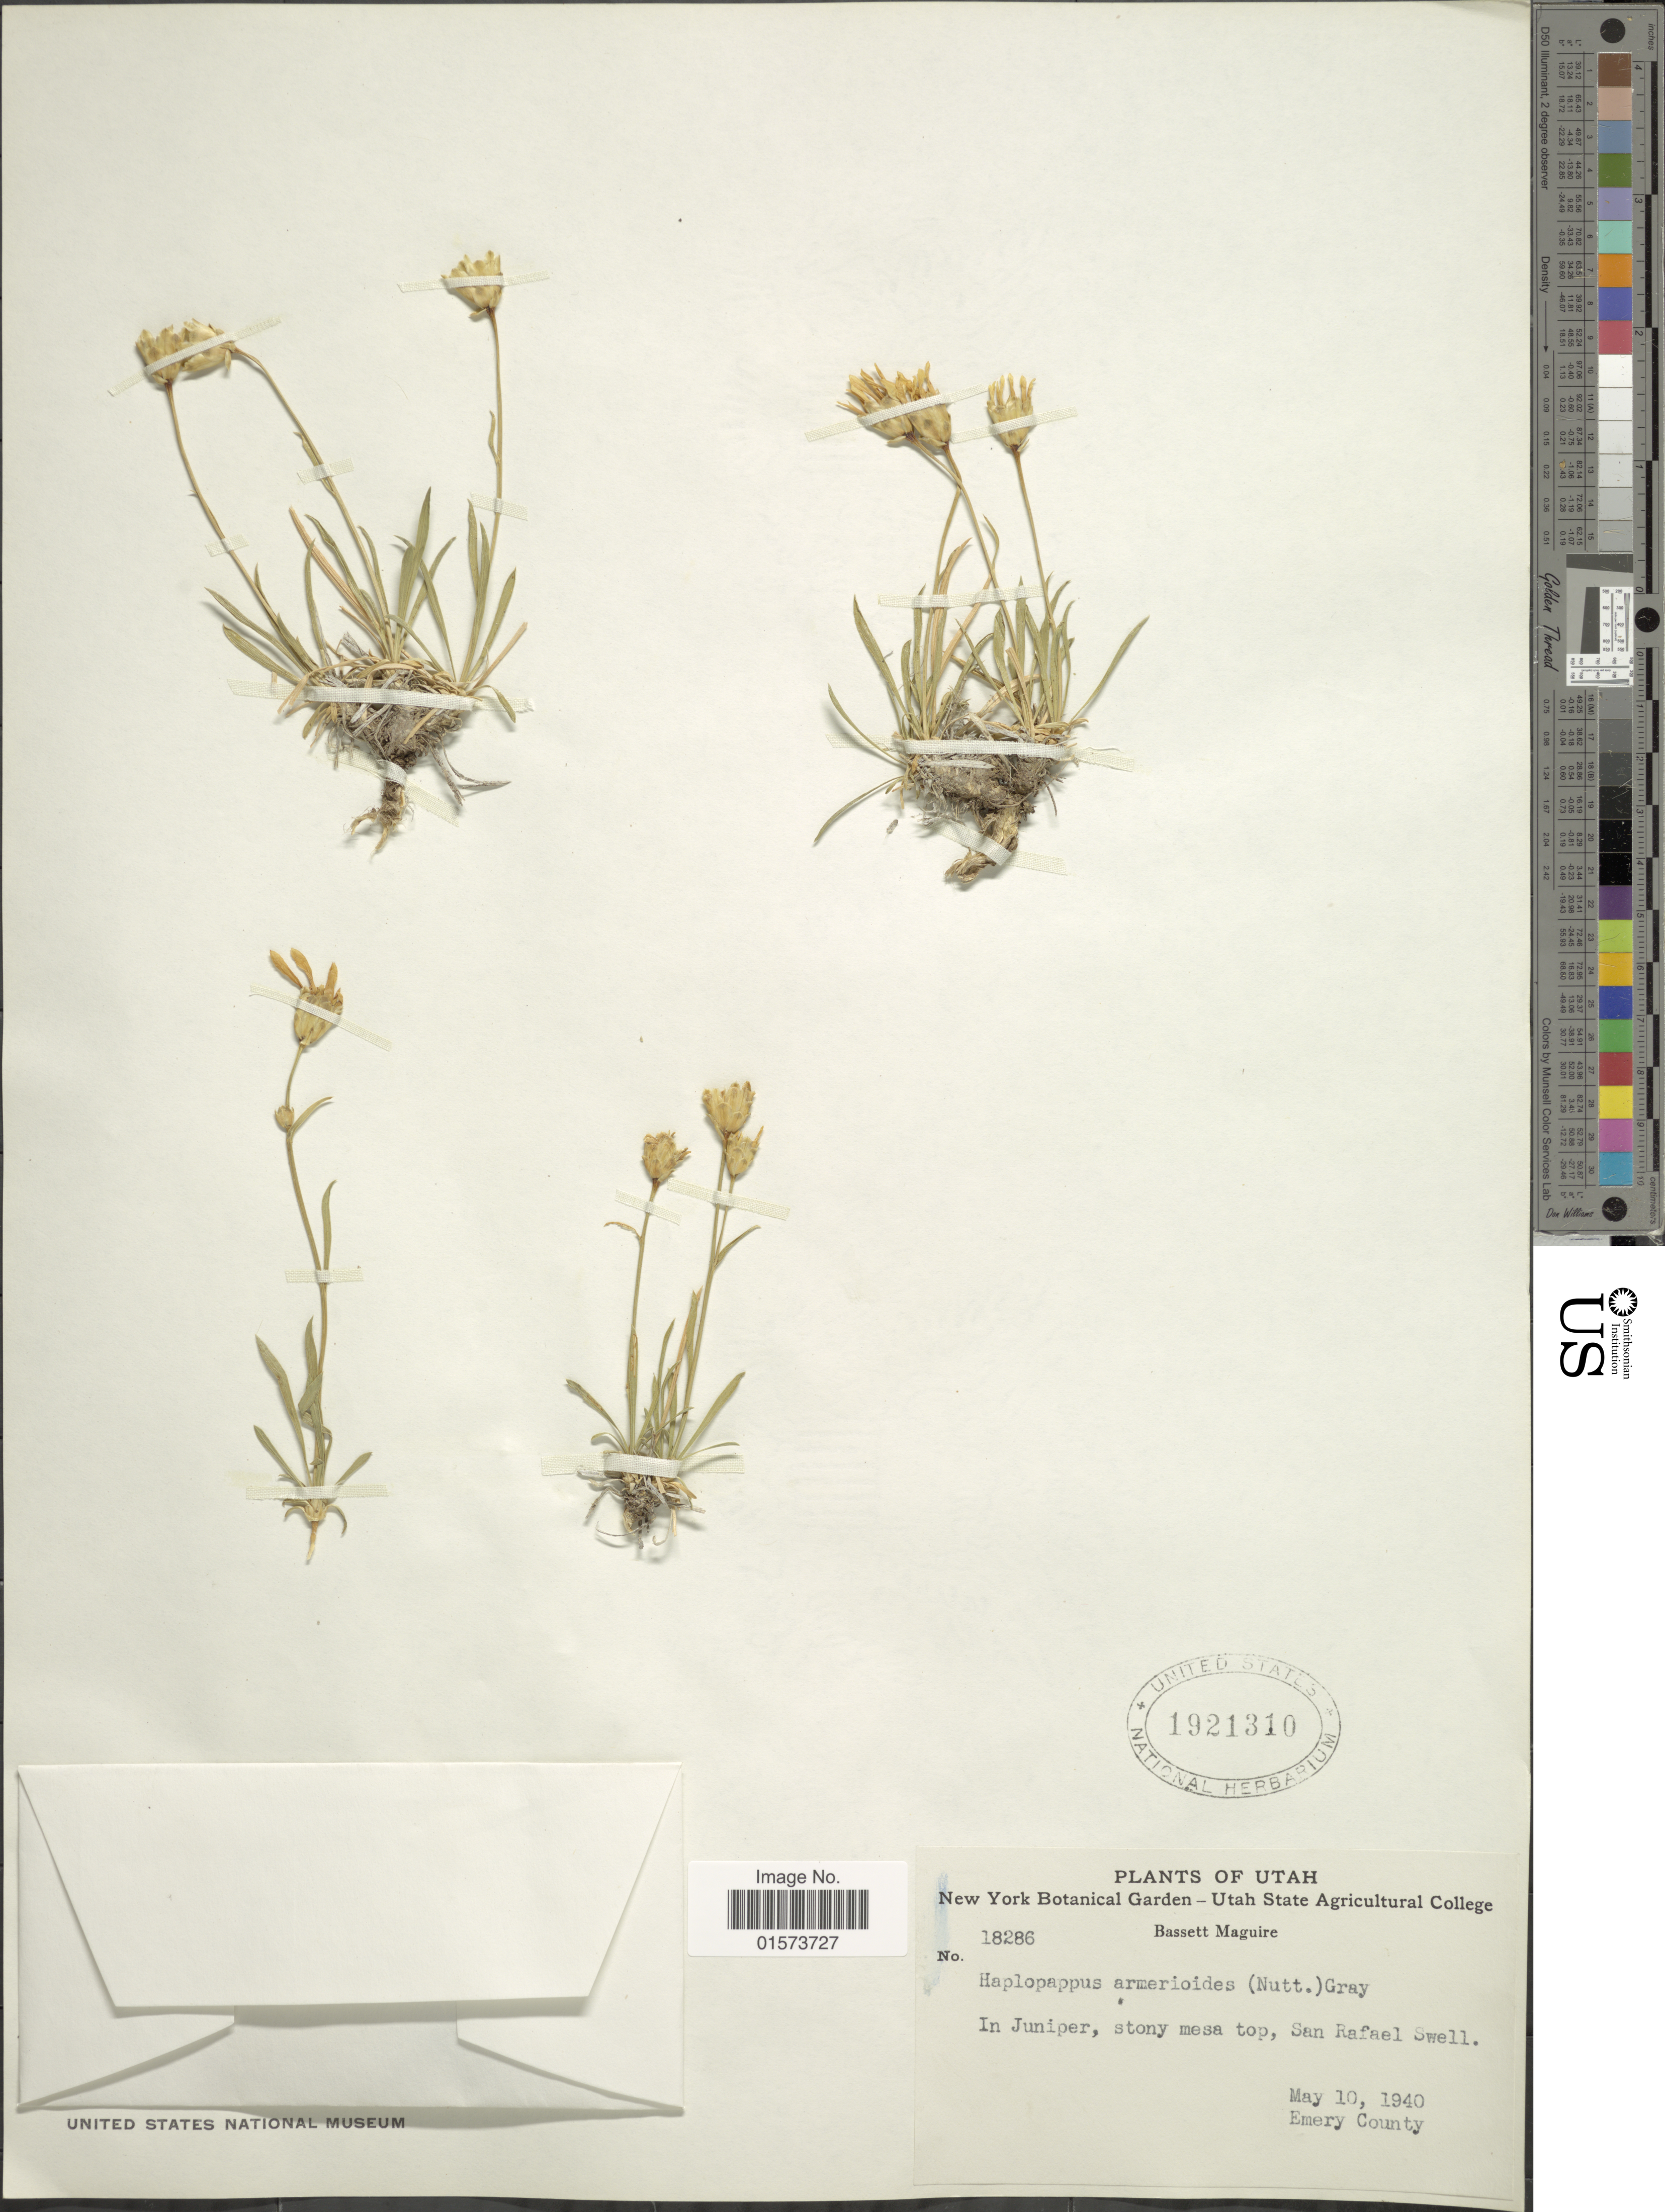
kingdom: Plantae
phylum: Tracheophyta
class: Magnoliopsida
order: Asterales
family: Asteraceae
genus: Stenotus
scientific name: Stenotus armerioides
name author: Nutt.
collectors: B. Maguire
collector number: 18286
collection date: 1940-05-10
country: United States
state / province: Utah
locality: In Juniper, stony mesa top, San Rafael Swell, Emery County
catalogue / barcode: US 1921310